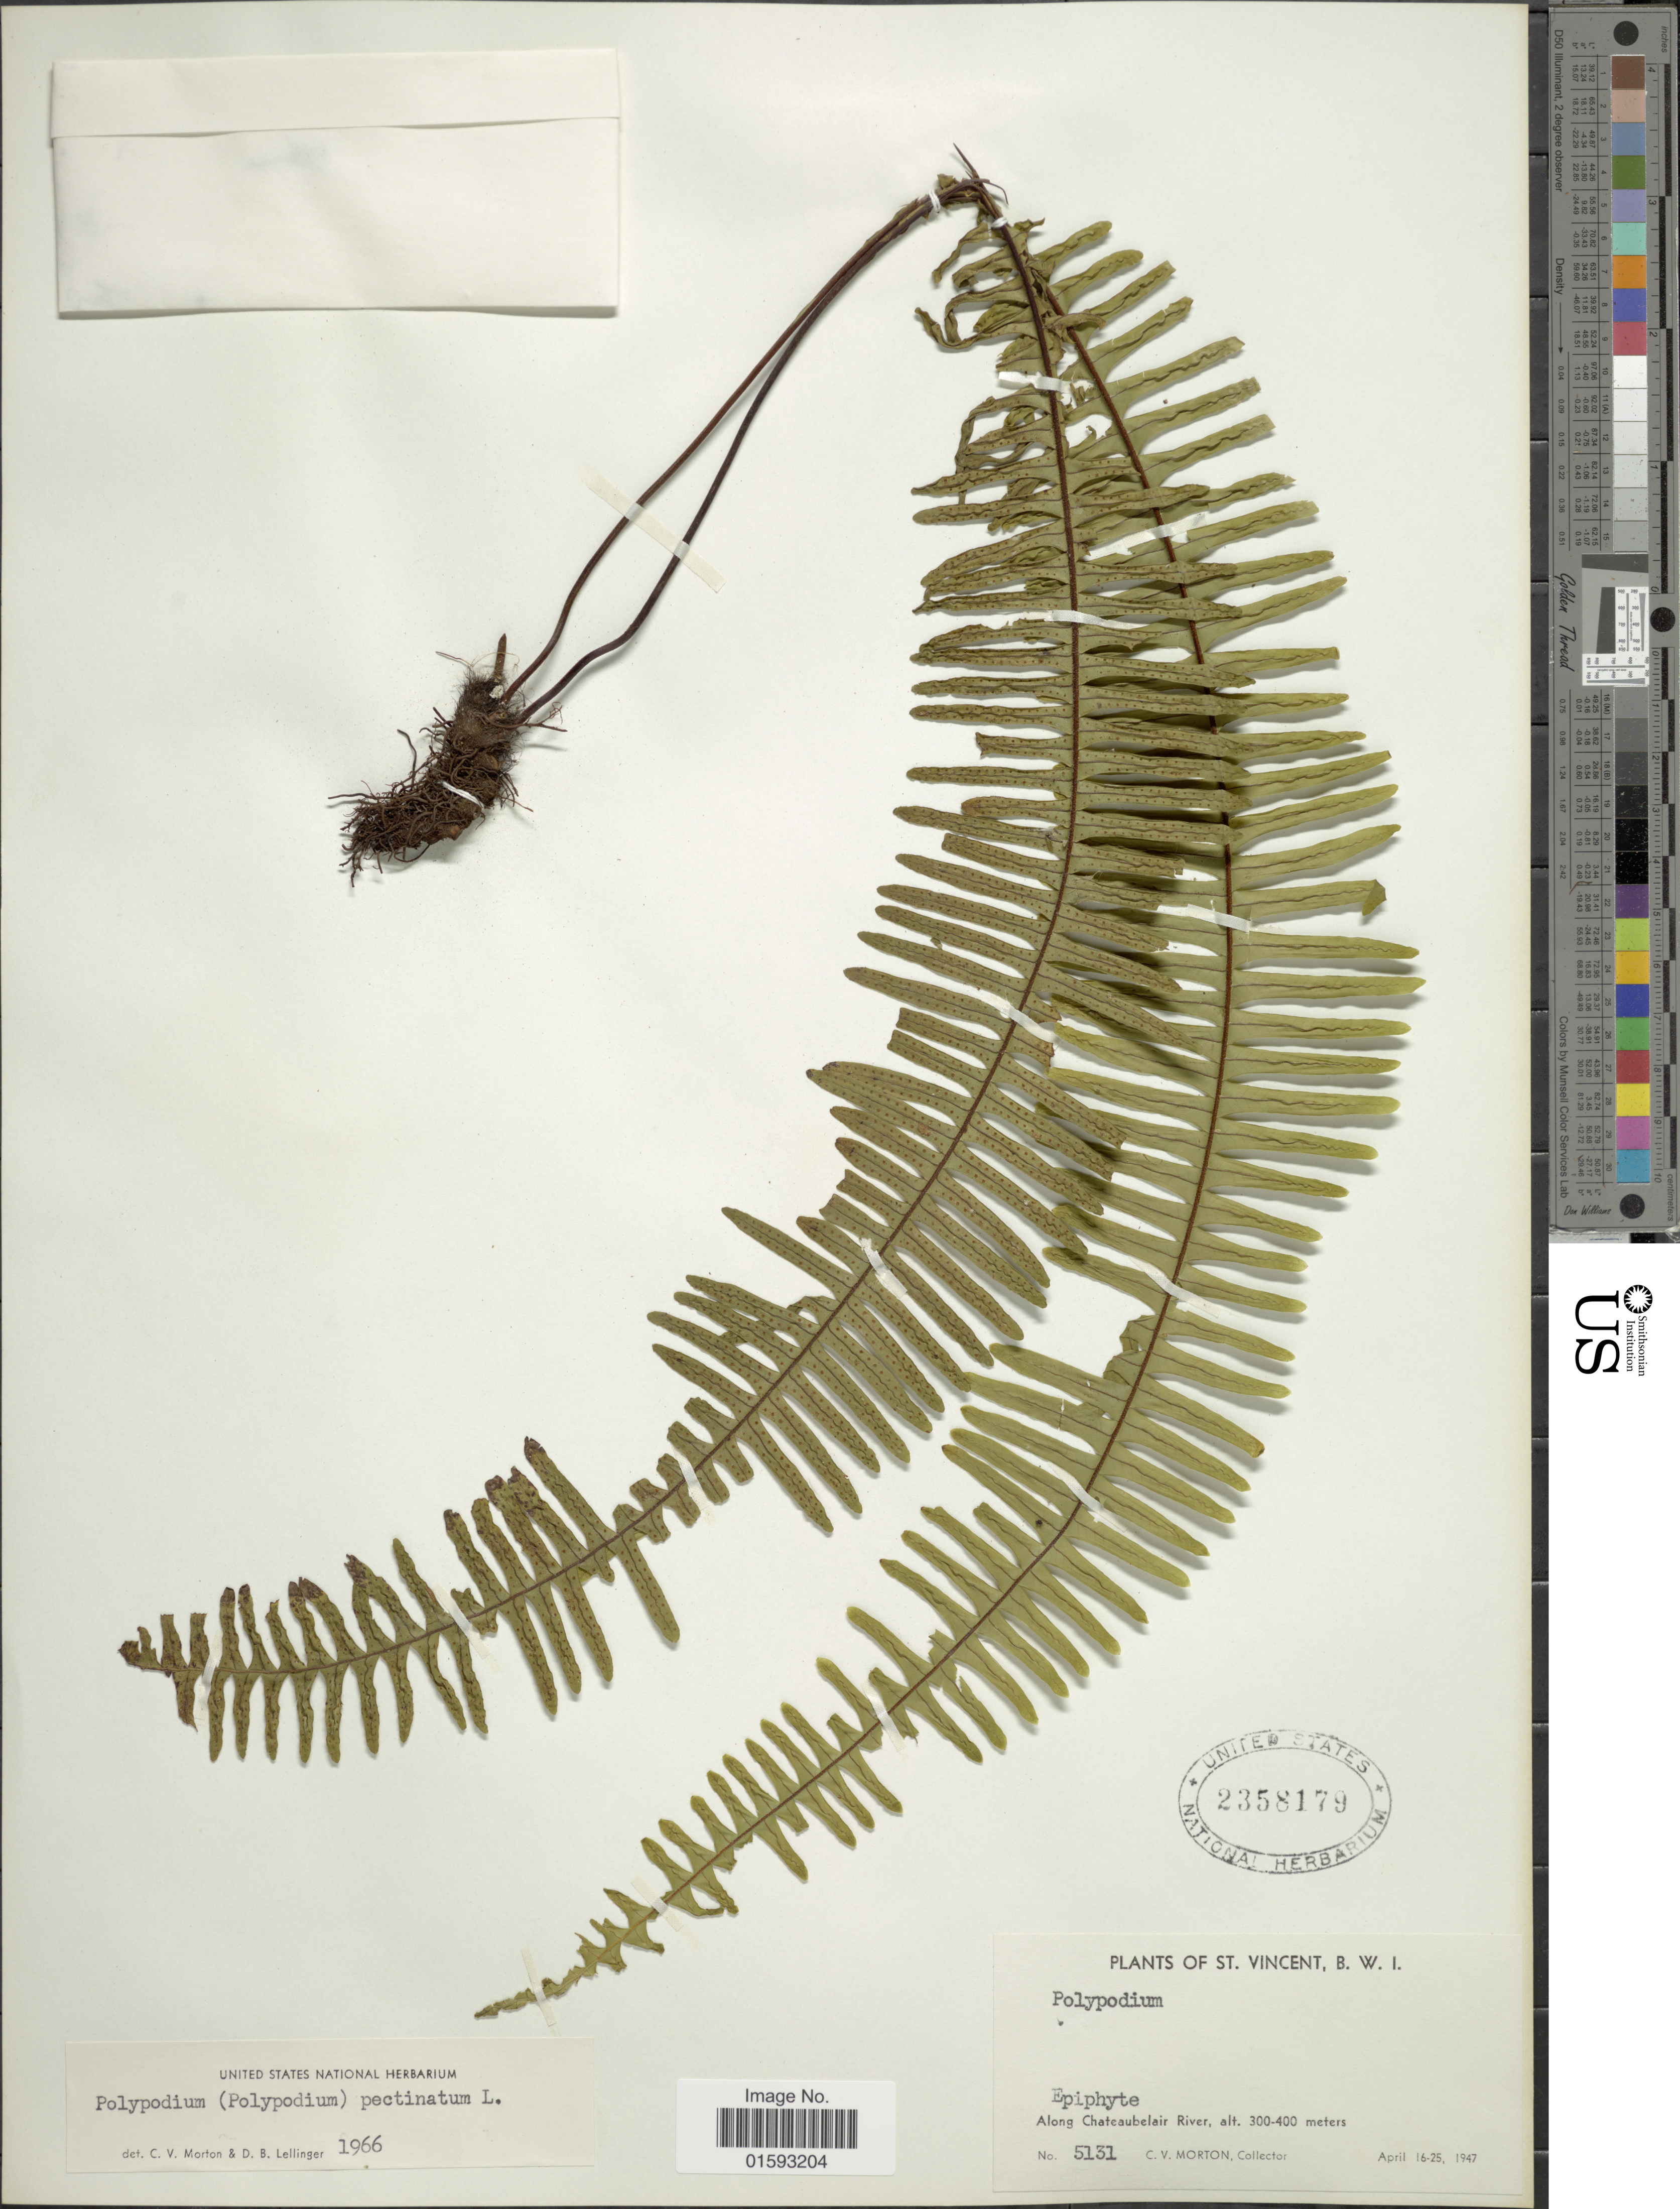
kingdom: Plantae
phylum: Tracheophyta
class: Polypodiopsida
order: Polypodiales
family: Polypodiaceae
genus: Pecluma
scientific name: Pecluma pectinata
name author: (L.) M.G. Price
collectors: C. V. Morton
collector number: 5131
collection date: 1947-04-16/1947-04-25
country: St. Vincent - Grenadines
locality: St. Vincent, along Chateaubelair River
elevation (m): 300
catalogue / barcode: US 2358179